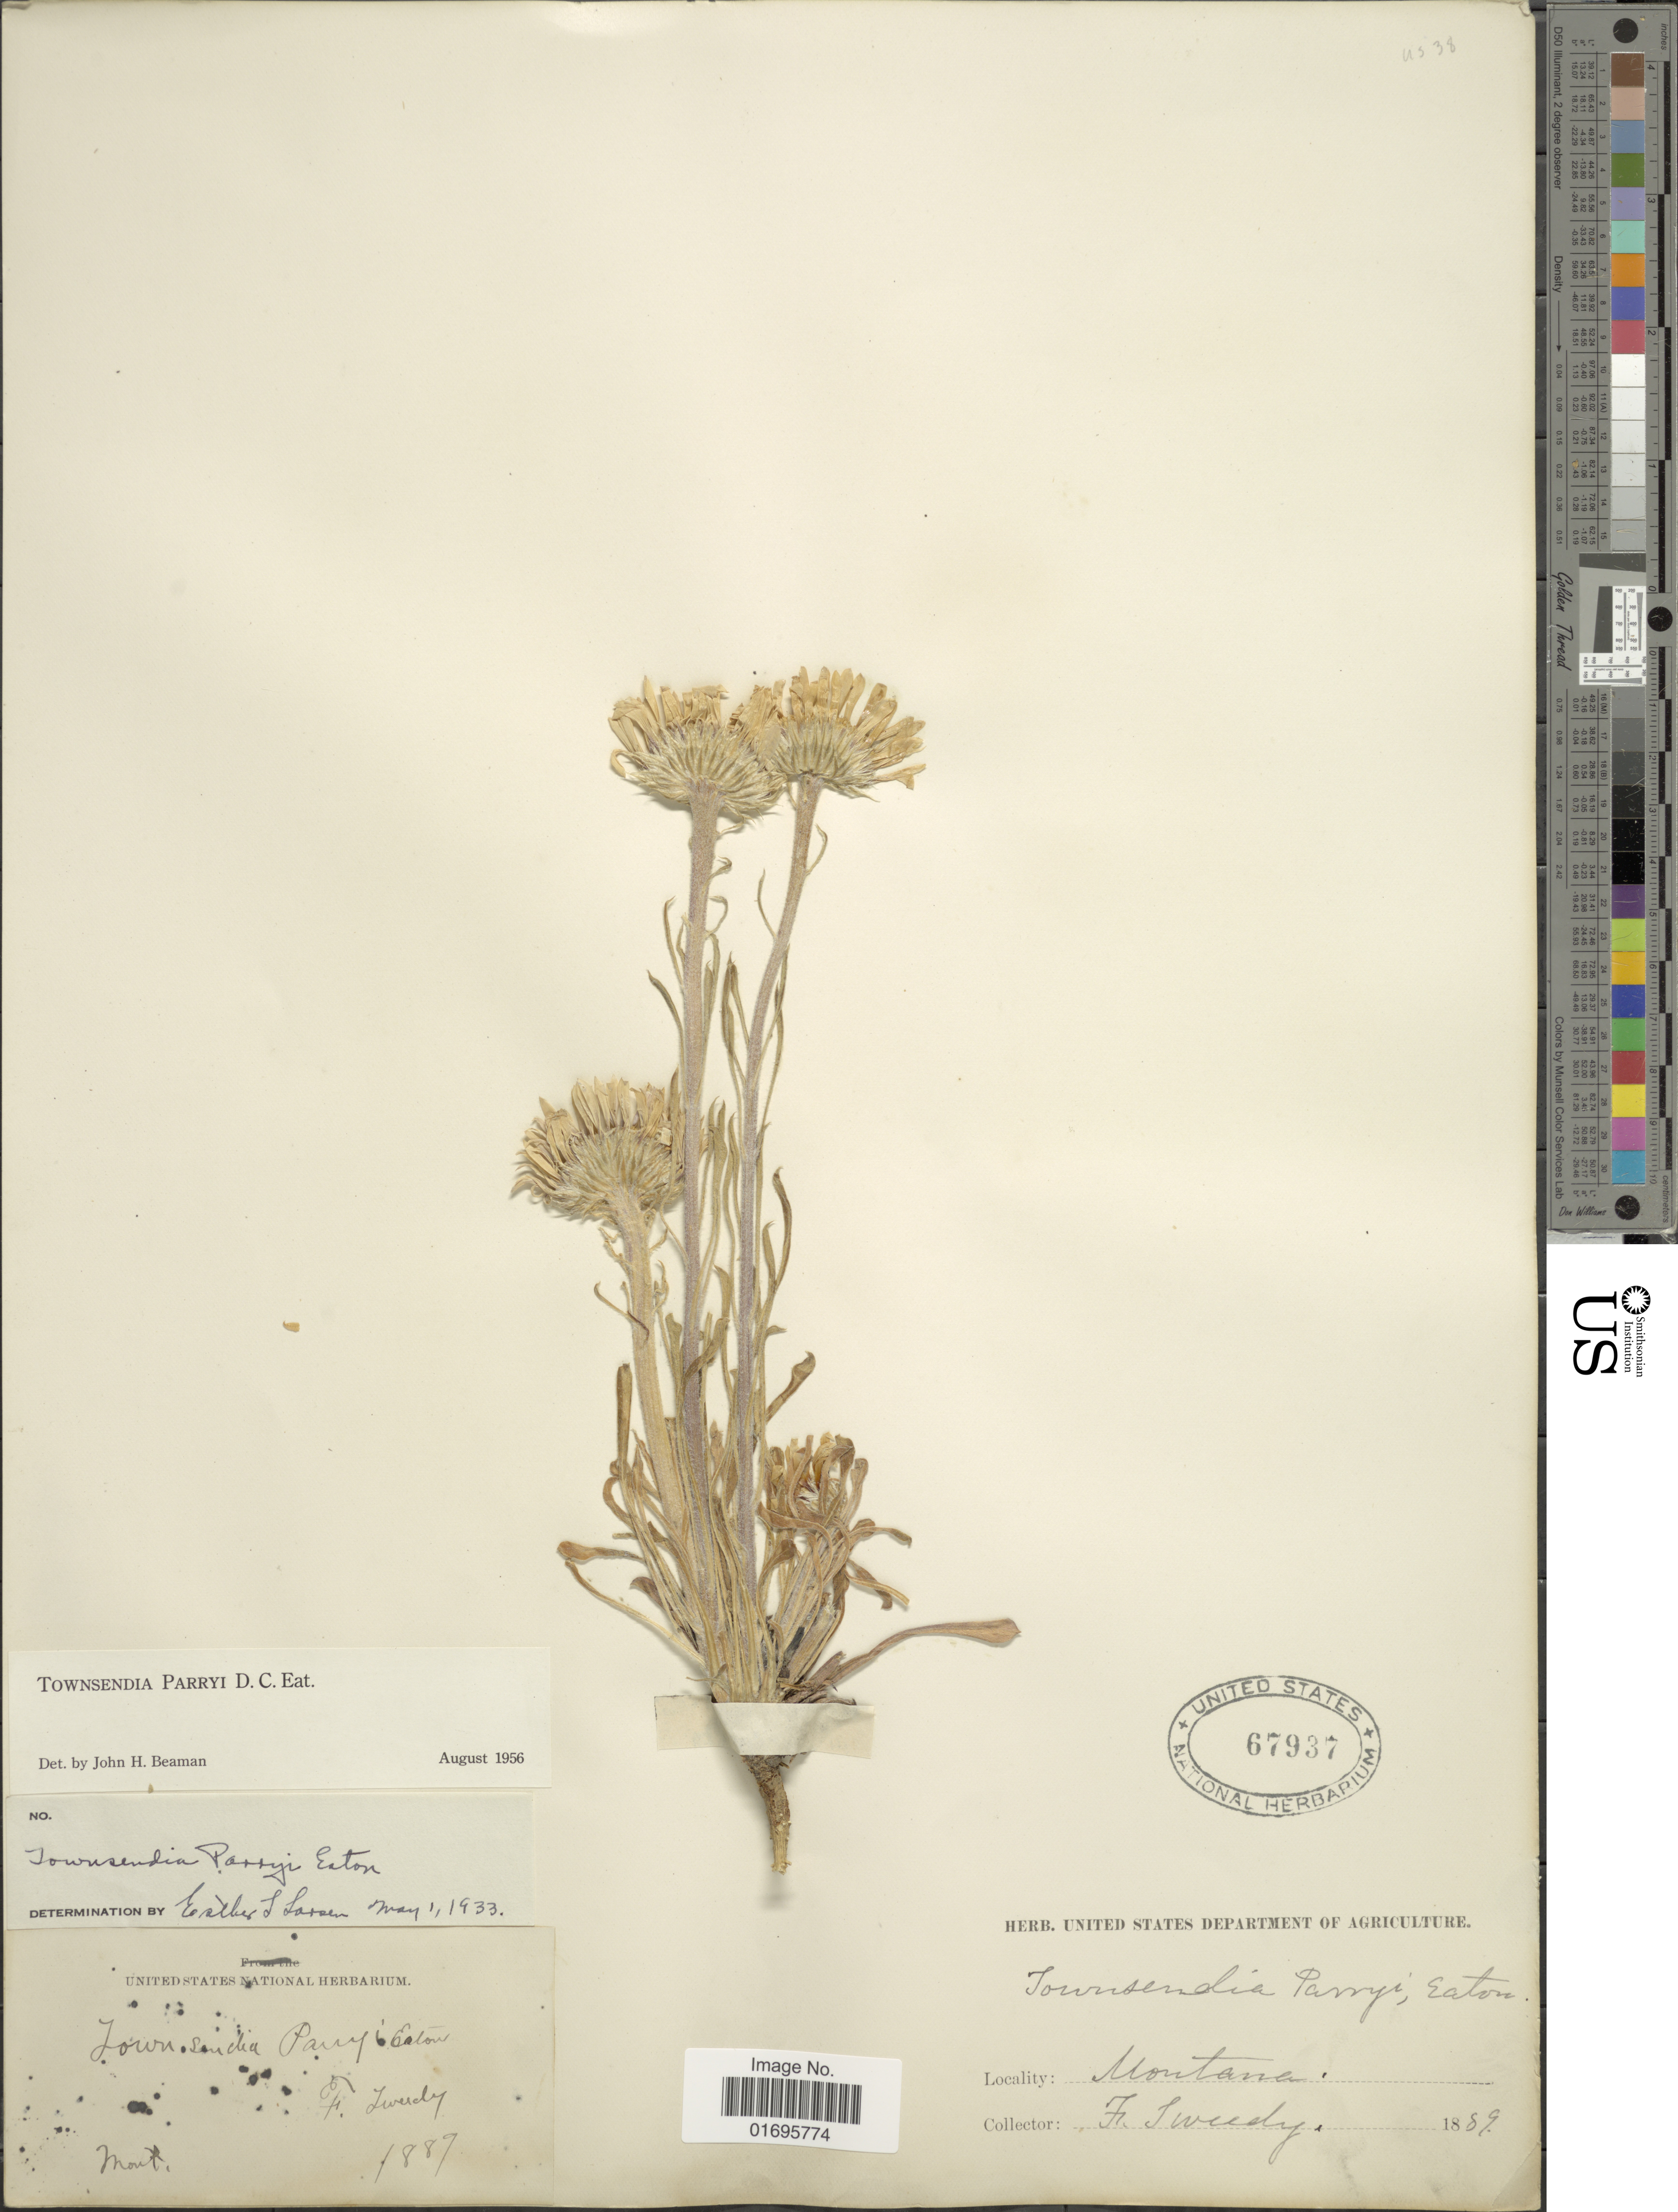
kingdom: Plantae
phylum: Tracheophyta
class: Magnoliopsida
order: Asterales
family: Asteraceae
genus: Townsendia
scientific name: Townsendia parryi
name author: D.C. Eaton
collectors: F. Tweedy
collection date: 1889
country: United States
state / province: Montana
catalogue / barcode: US 67937